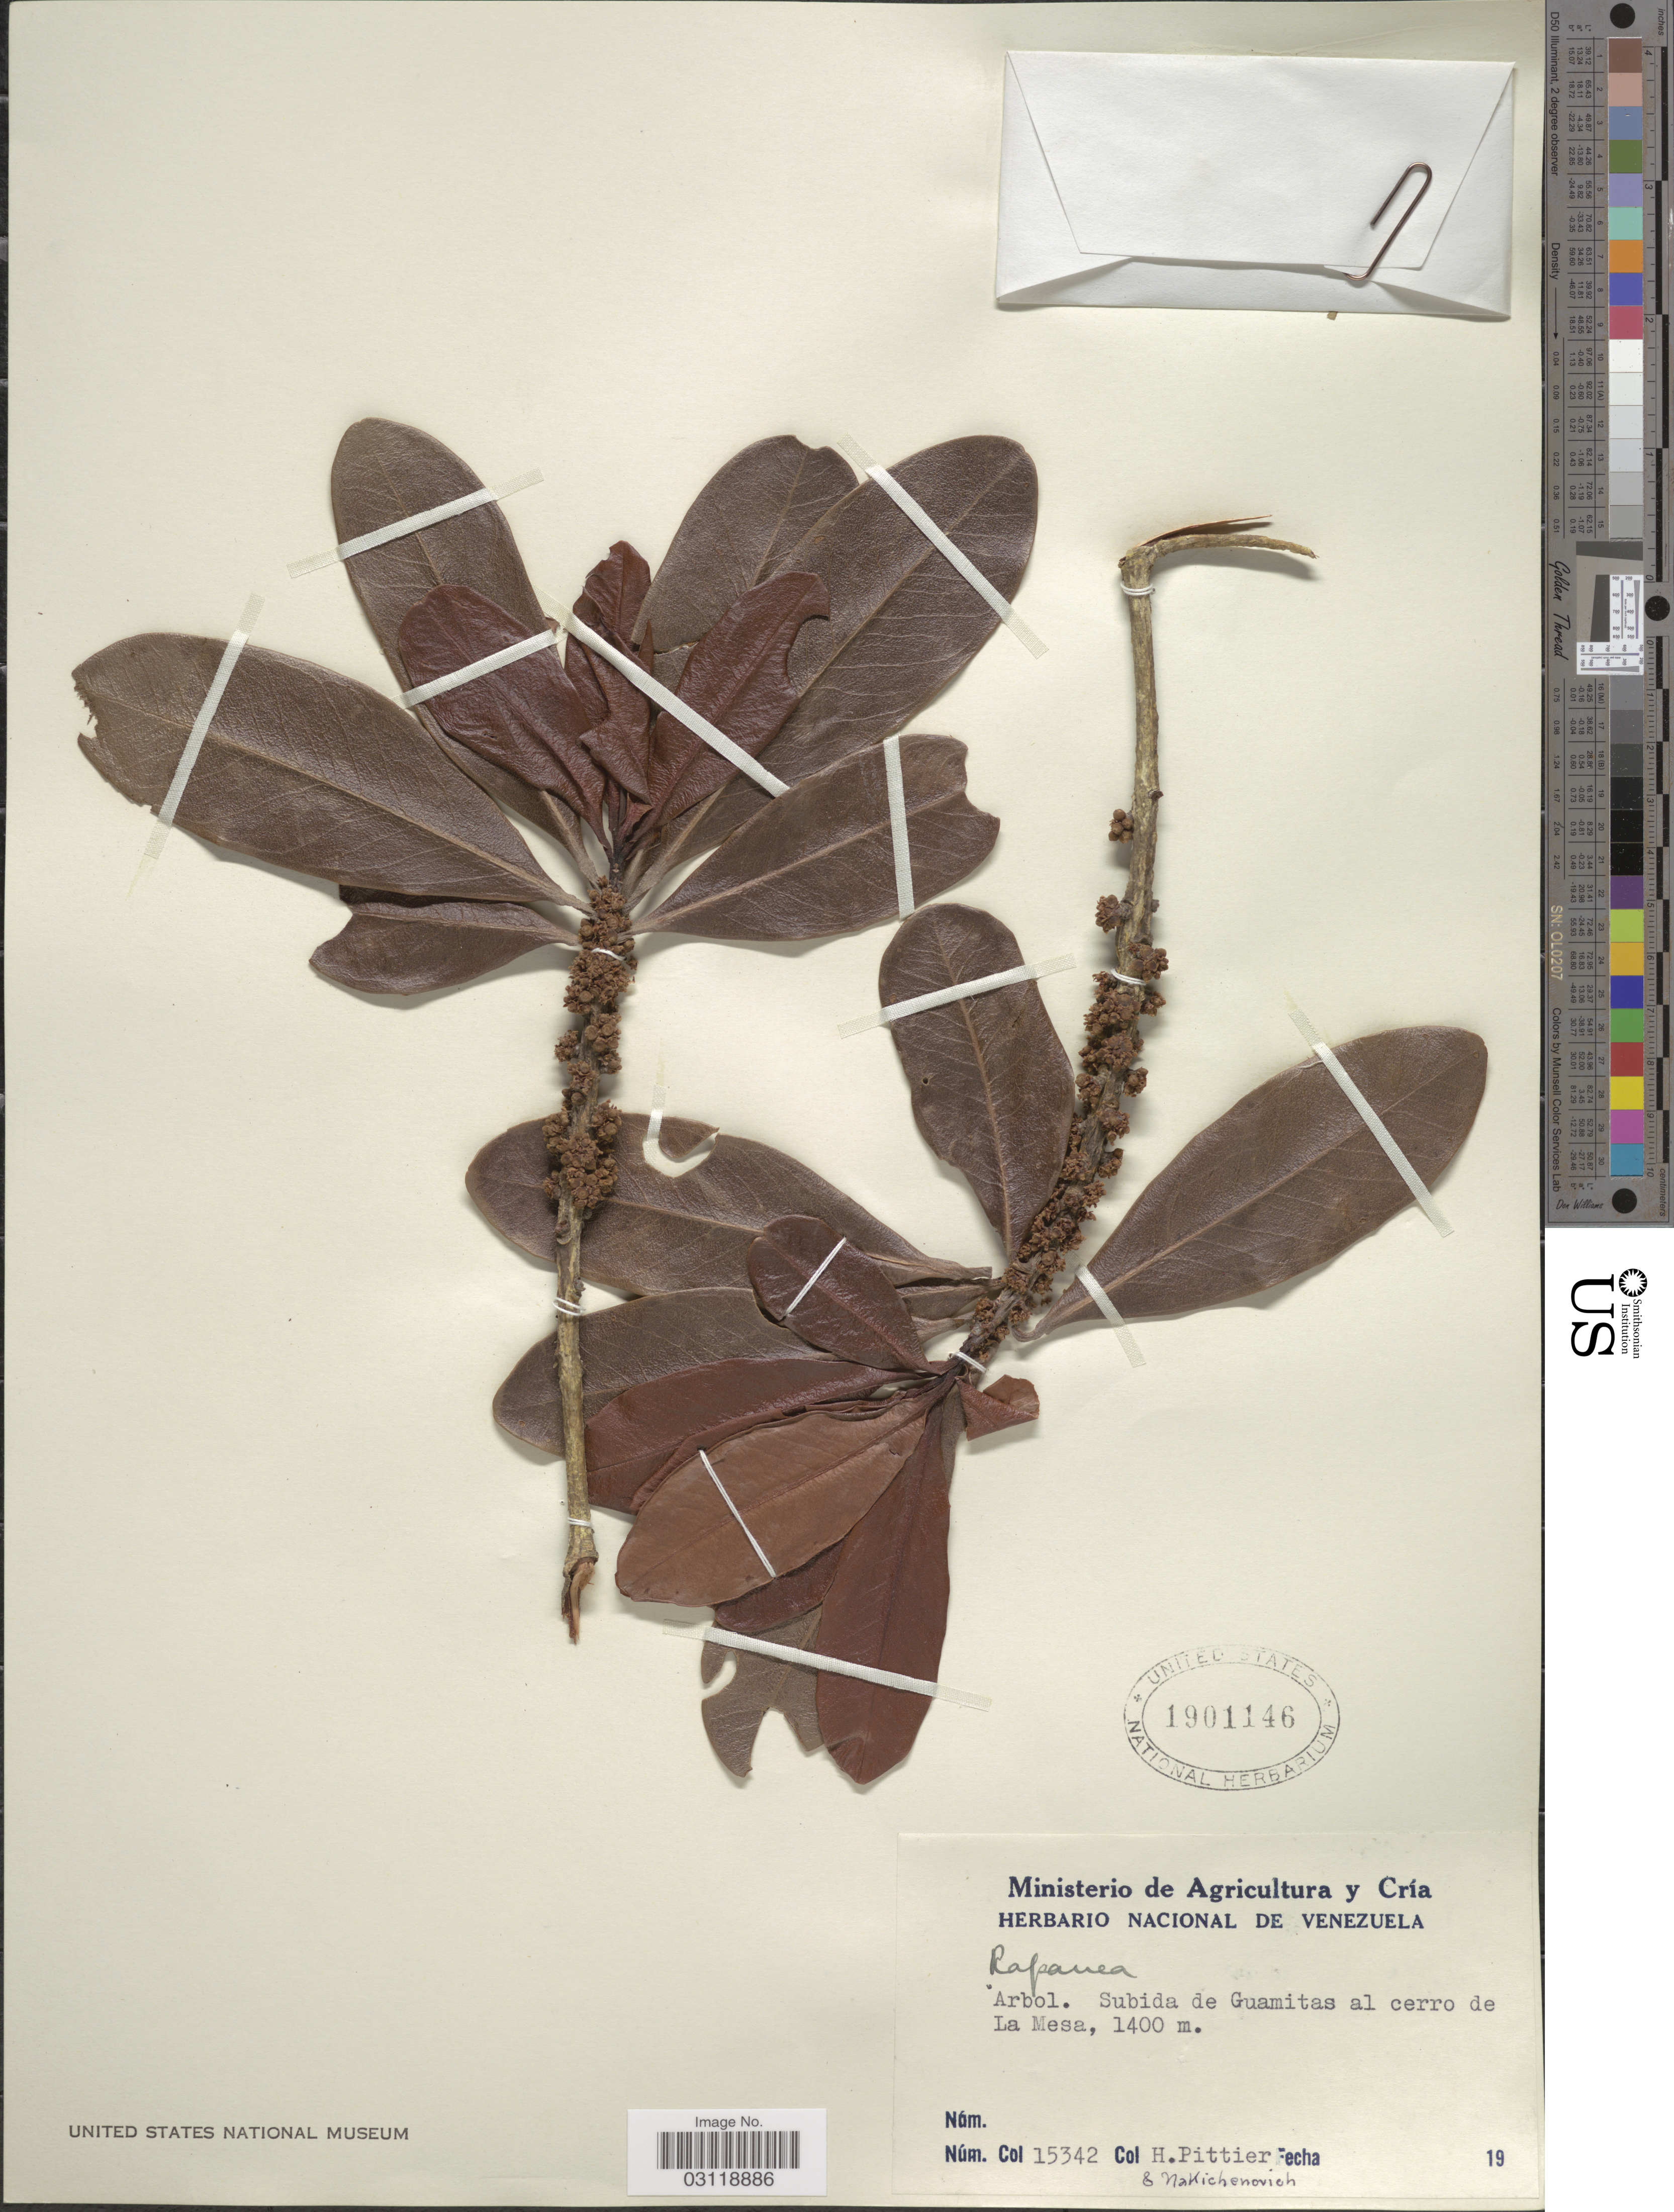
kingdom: Plantae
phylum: Tracheophyta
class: Magnoliopsida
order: Ericales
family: Primulaceae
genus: Rapanea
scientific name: Rapanea sp.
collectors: H. F. Pittier & Nakichenovich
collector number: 15342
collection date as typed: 19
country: Venezuela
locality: Subida de Guamitas al cerro de La Mesa.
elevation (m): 1400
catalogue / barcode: US 1901146